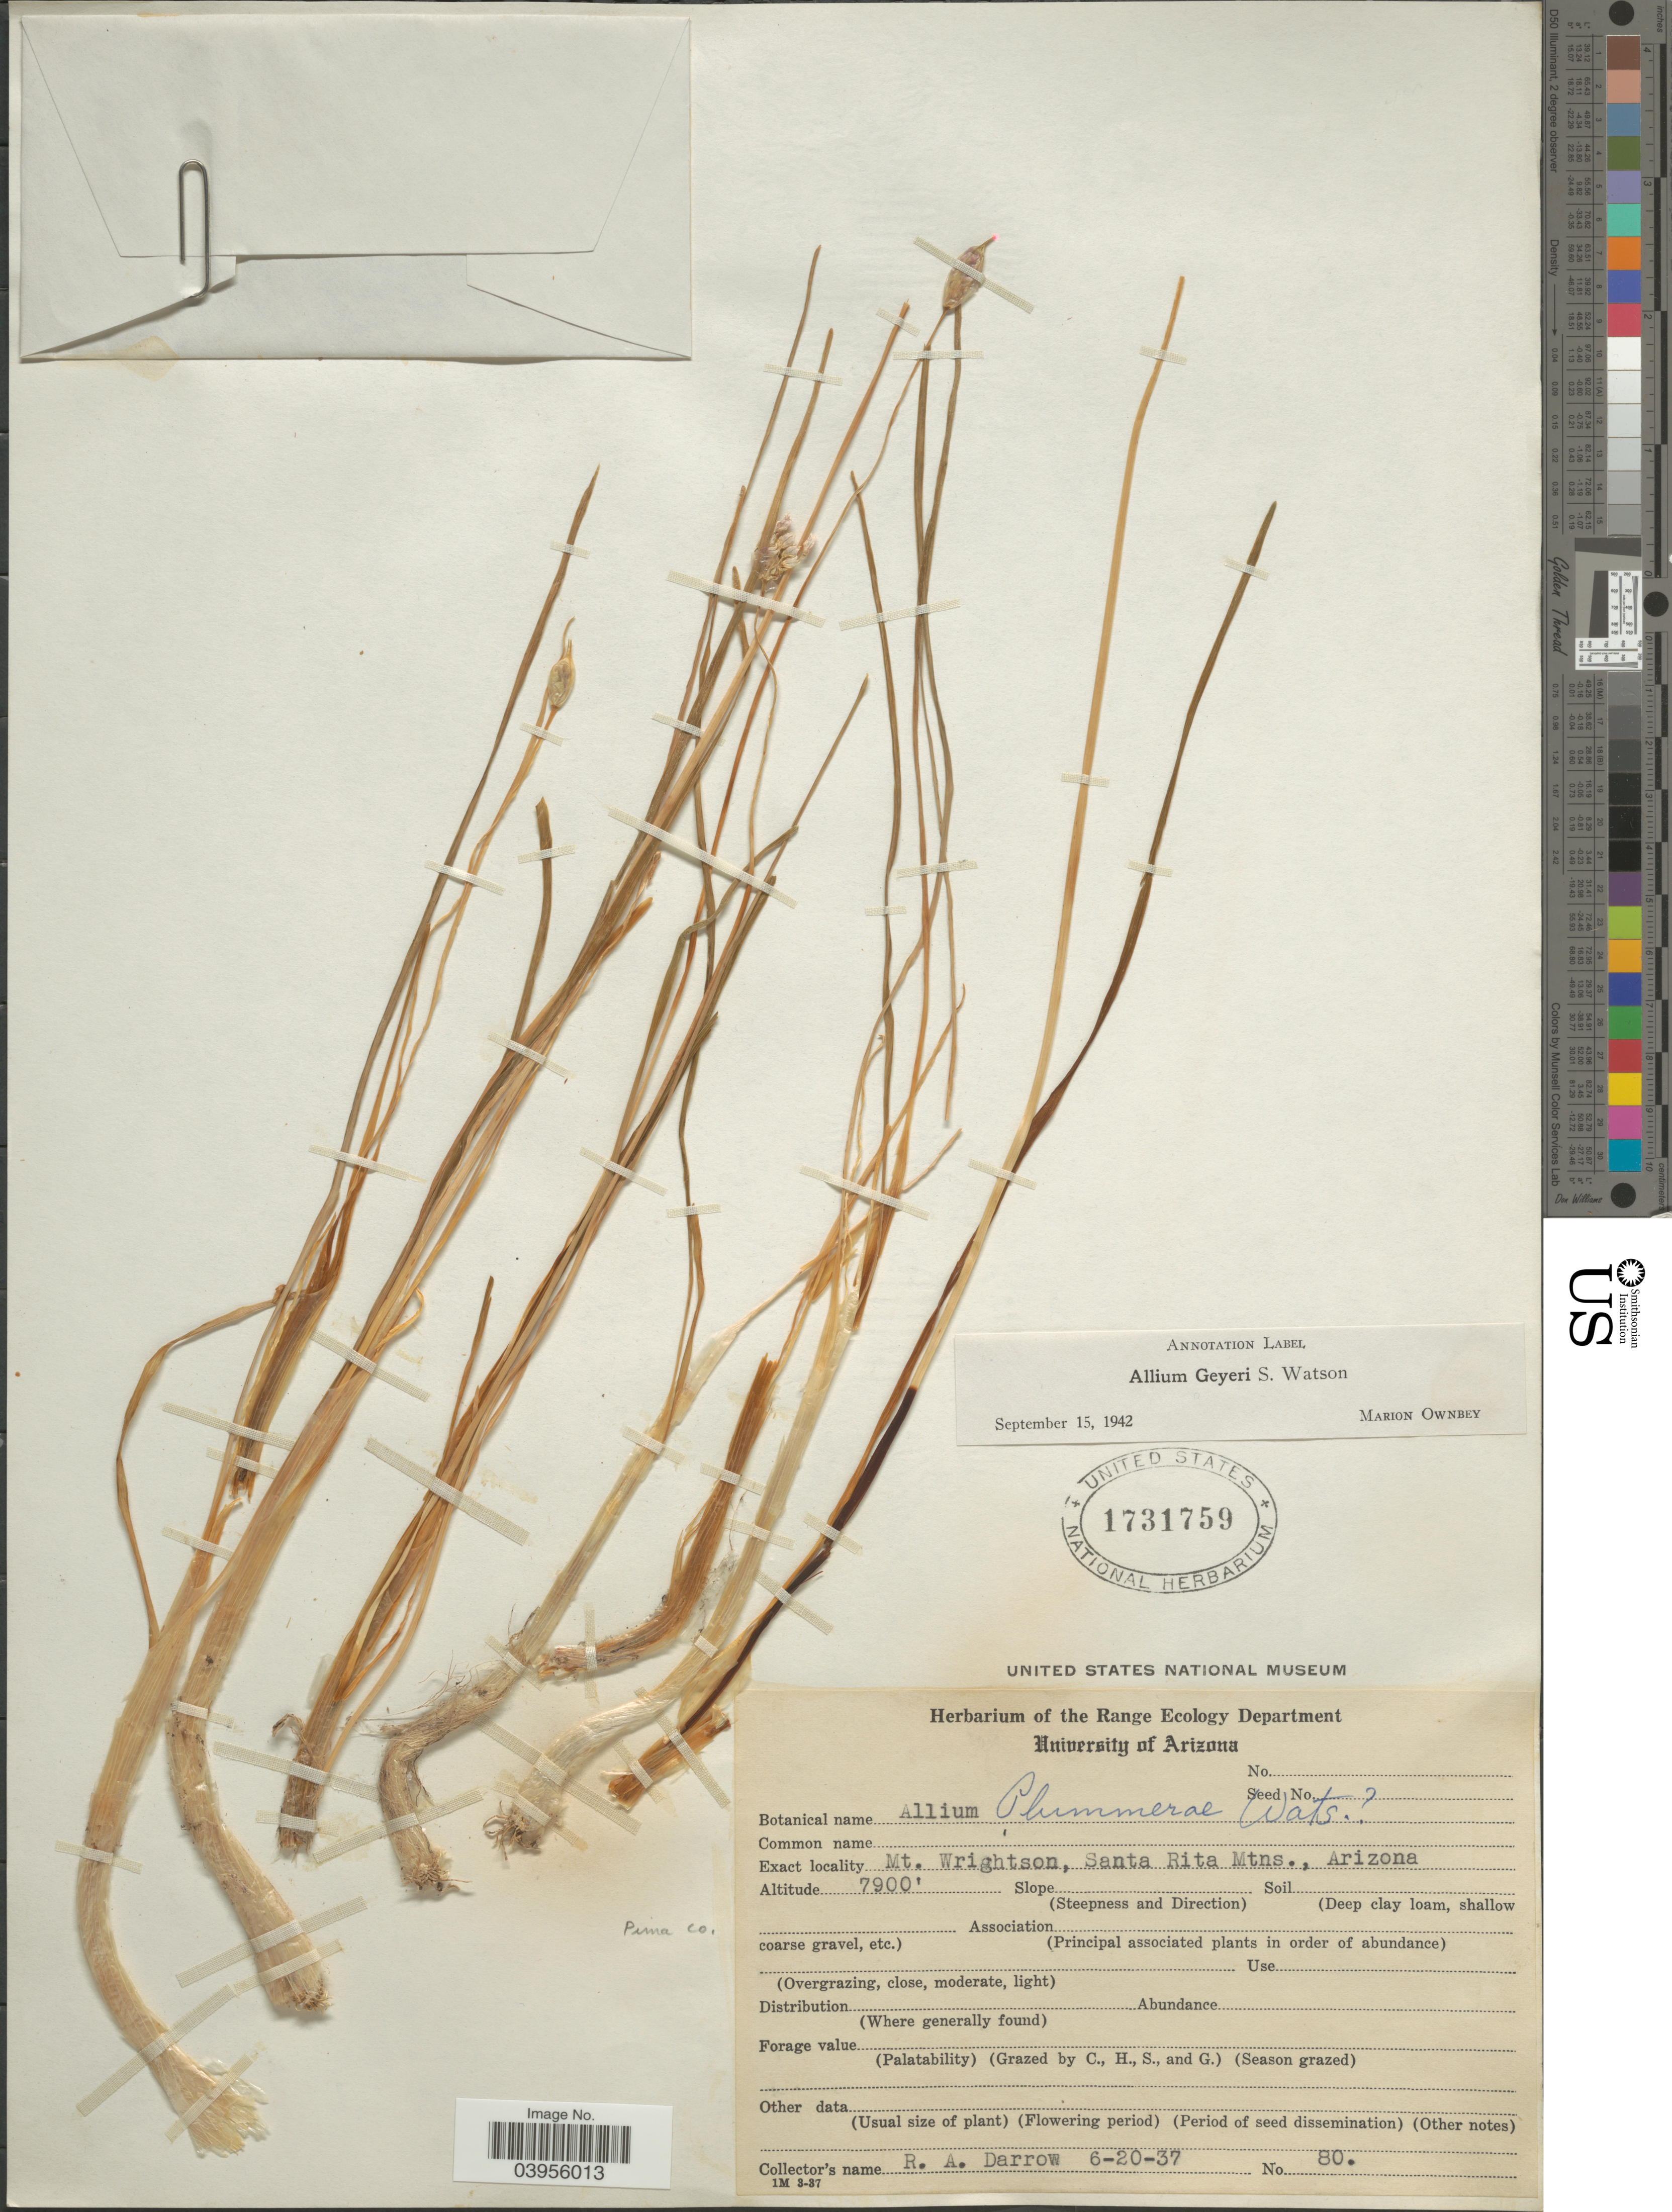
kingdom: Plantae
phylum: Tracheophyta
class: Liliopsida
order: Asparagales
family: Amaryllidaceae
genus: Allium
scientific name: Allium geyeri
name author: S. Watson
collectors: R. A. Darrow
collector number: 80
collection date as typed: Transcribed d/m/y: 20/6/37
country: United States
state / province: Arizona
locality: Mt. Wrightson, Santa Rita Mtns. Pima Co.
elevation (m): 2408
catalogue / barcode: US 1731759